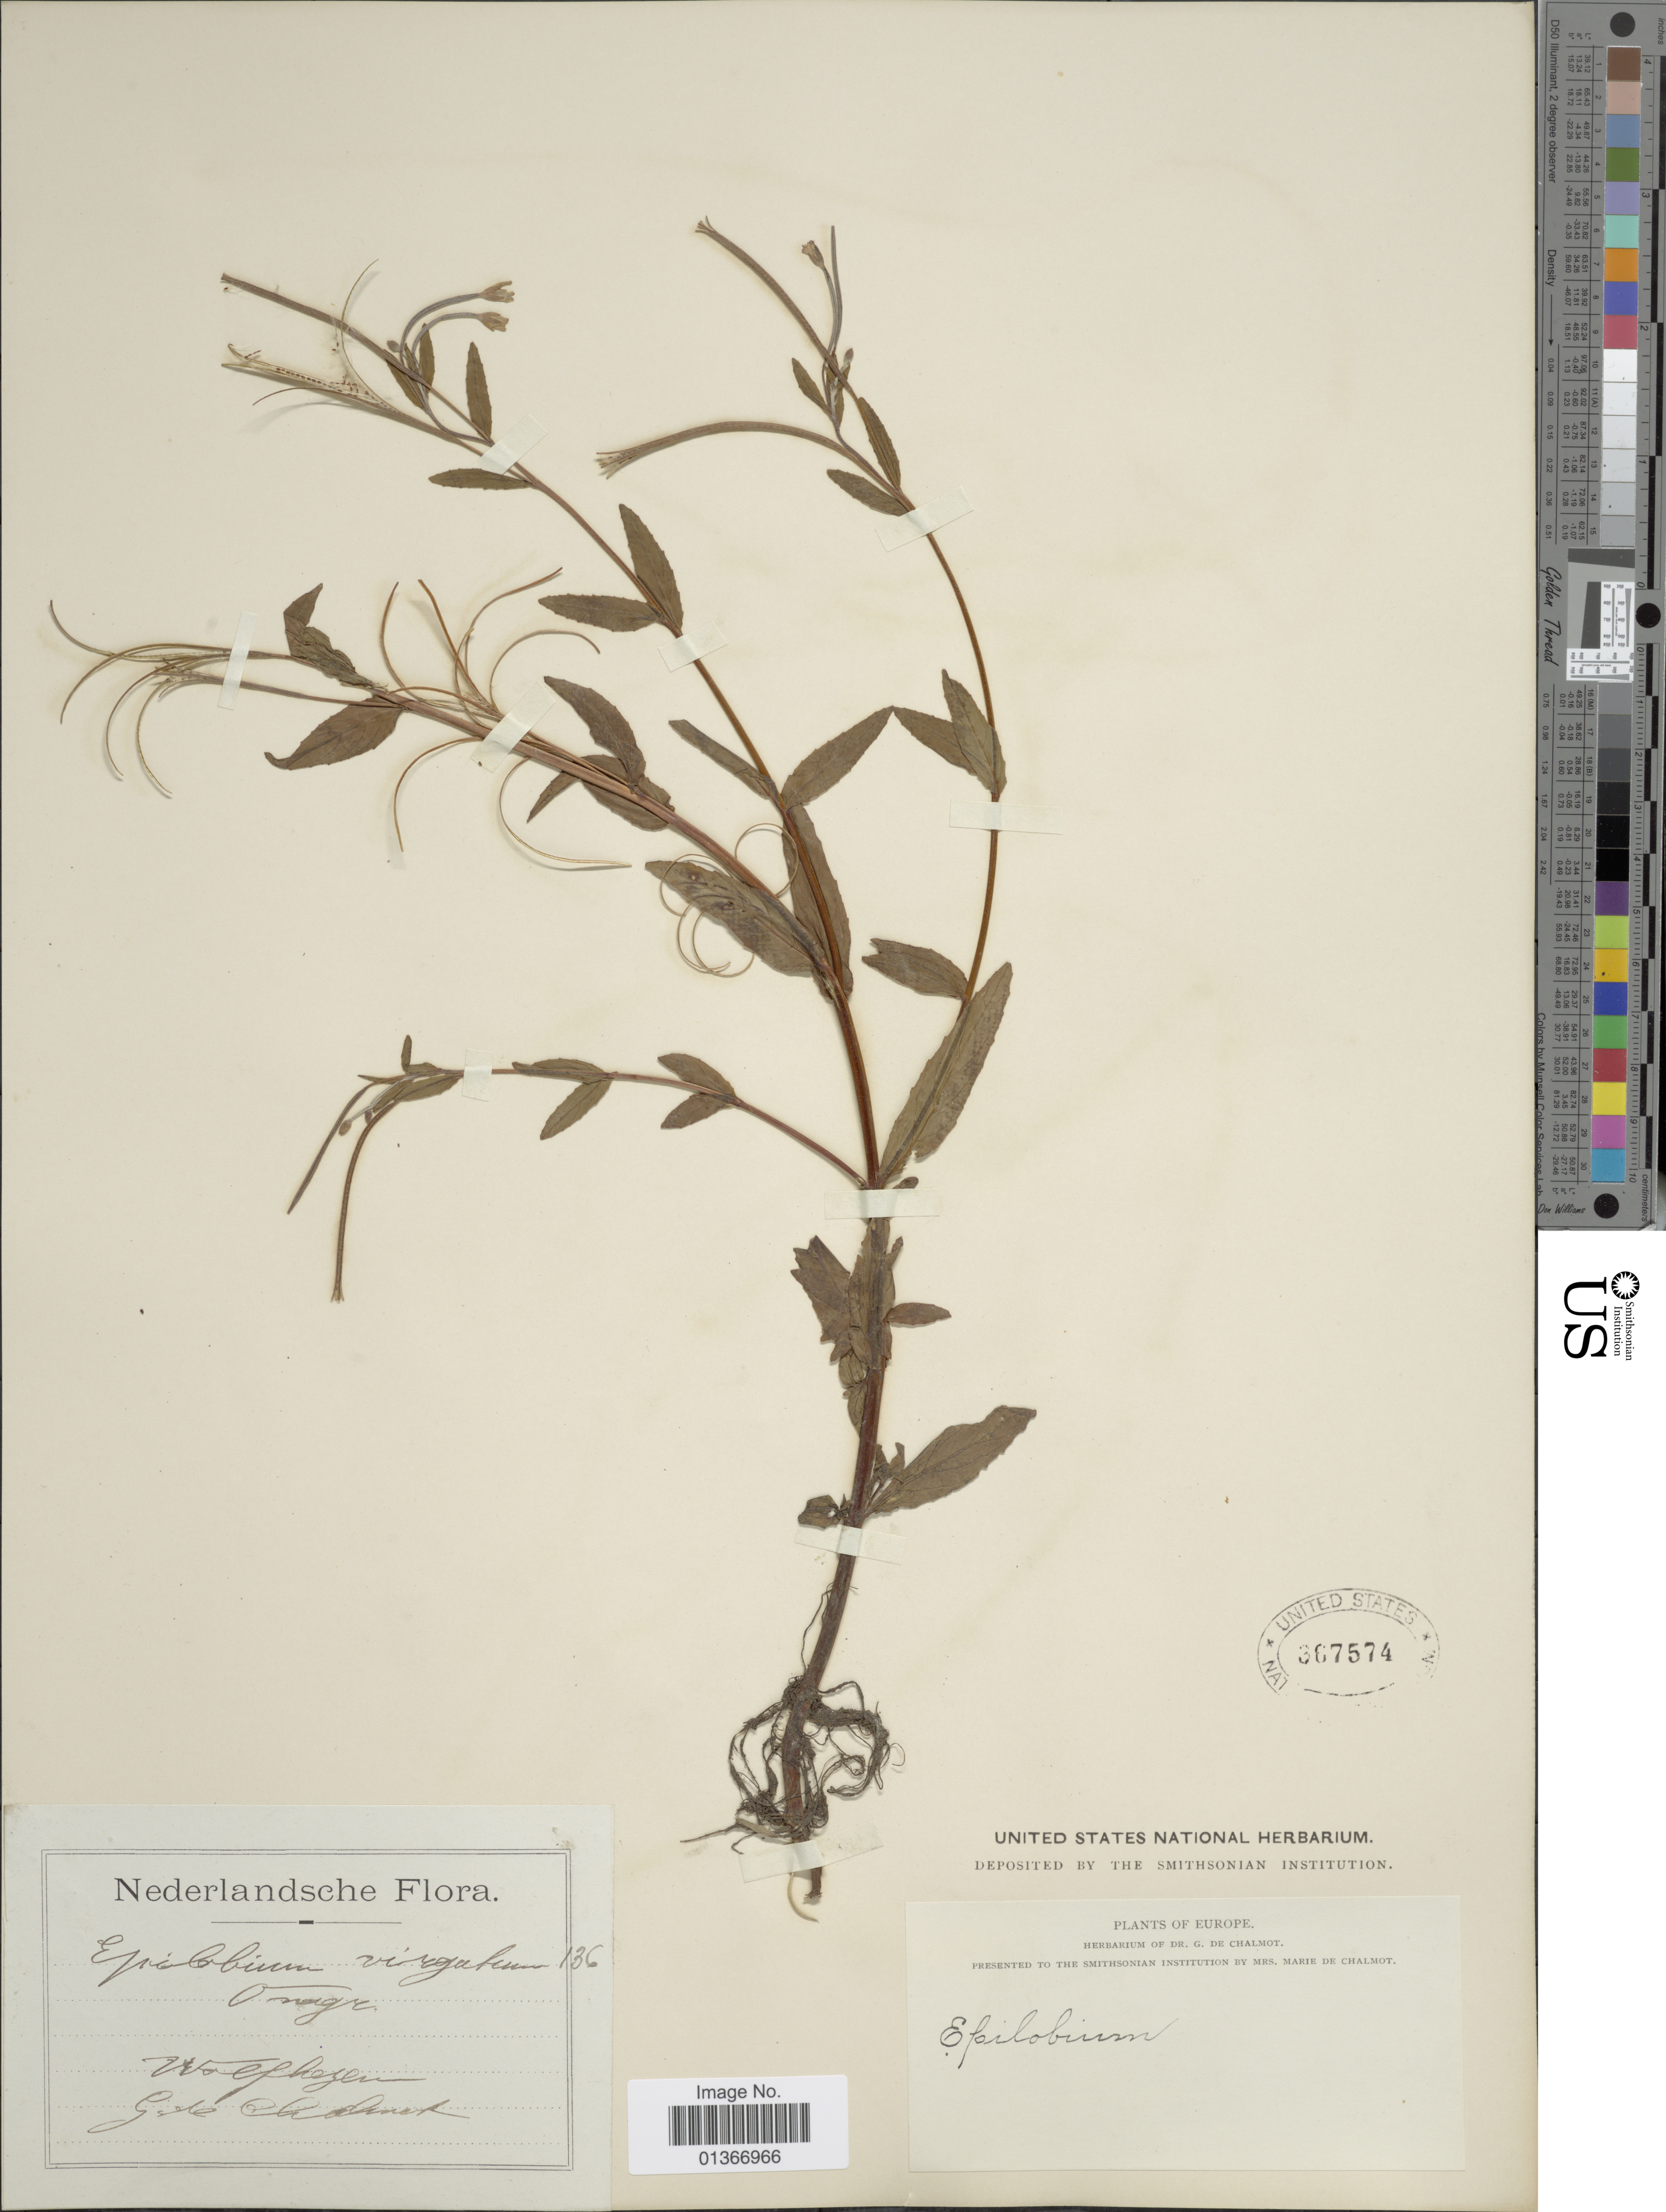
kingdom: Plantae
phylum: Tracheophyta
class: Magnoliopsida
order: Myrtales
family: Onagraceae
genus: Epilobium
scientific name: Epilobium obscurum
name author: Schreb.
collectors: G. de Chalmot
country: Netherlands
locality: Wolfhezen.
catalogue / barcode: US 367574